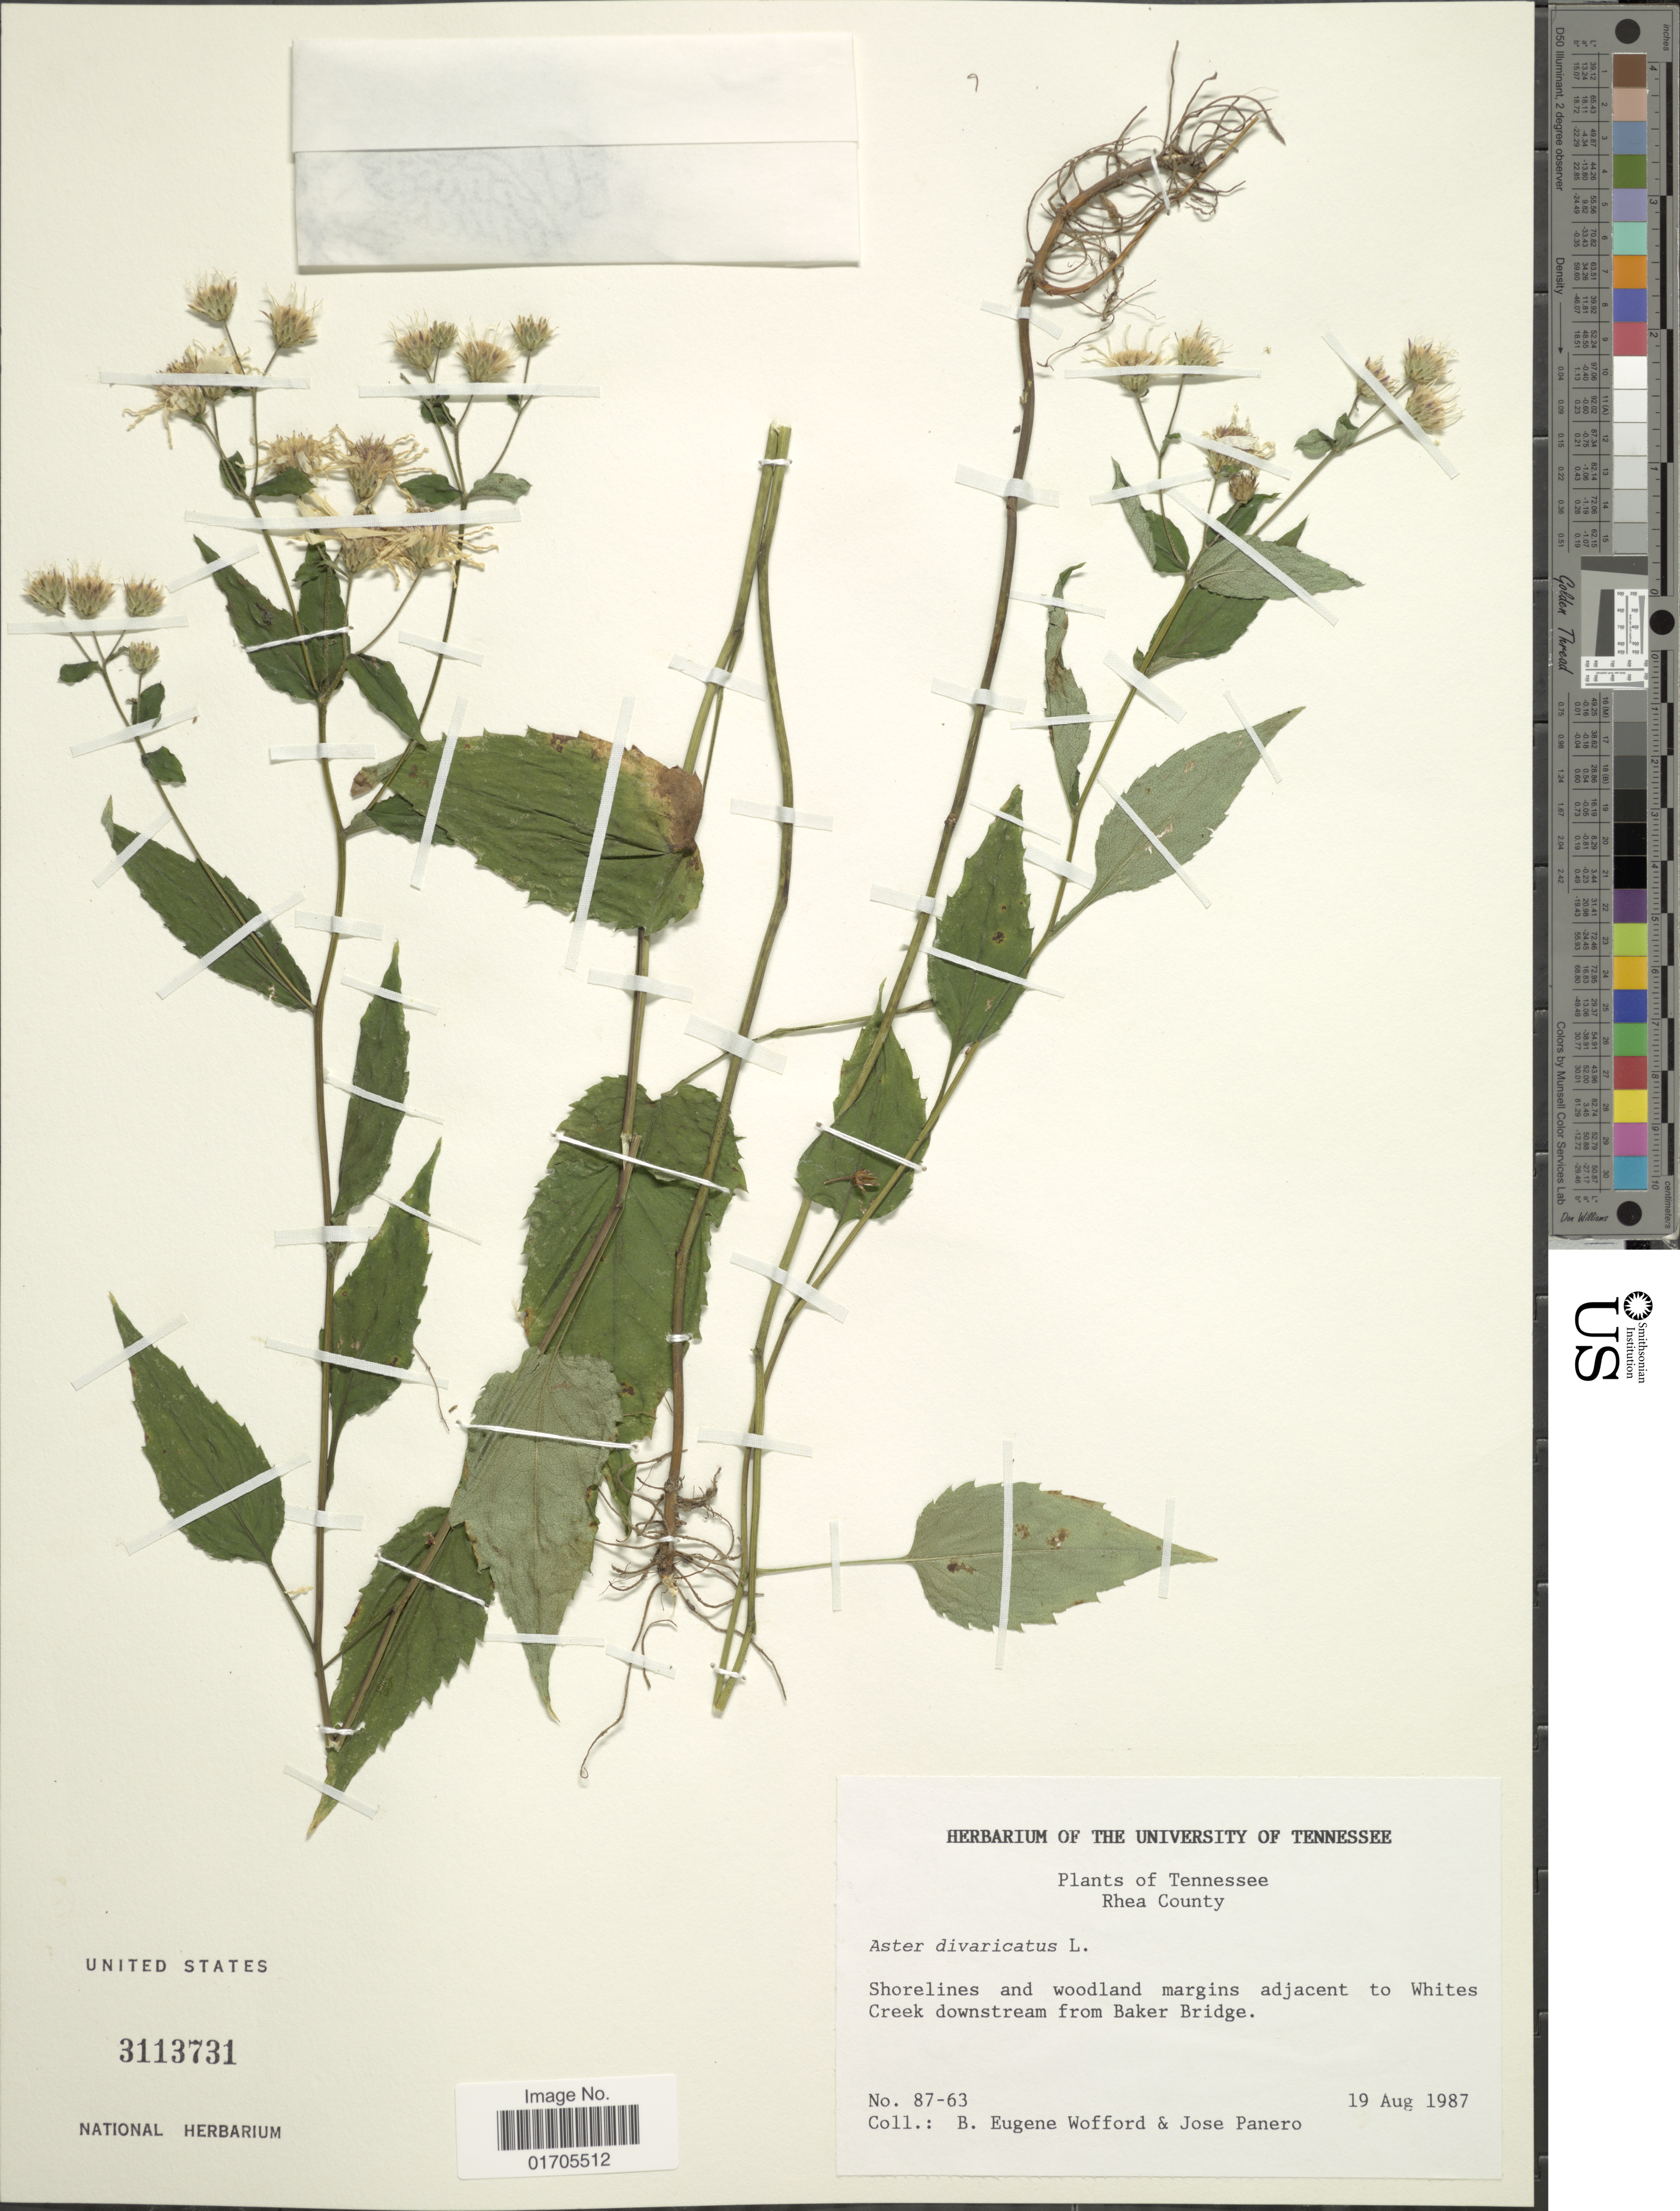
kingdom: Plantae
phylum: Tracheophyta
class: Magnoliopsida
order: Asterales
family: Asteraceae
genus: Eurybia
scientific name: Eurybia divaricata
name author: (L.) G.L. Nesom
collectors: B. Wofford & J. L. Panero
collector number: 87-63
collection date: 1987-08-19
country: United States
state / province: Tennessee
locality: Tennessee. Rhea County. Shorelines and woodland margins adjacent to Whites Creek downstream from Baker Bridge.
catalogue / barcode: US 3113731